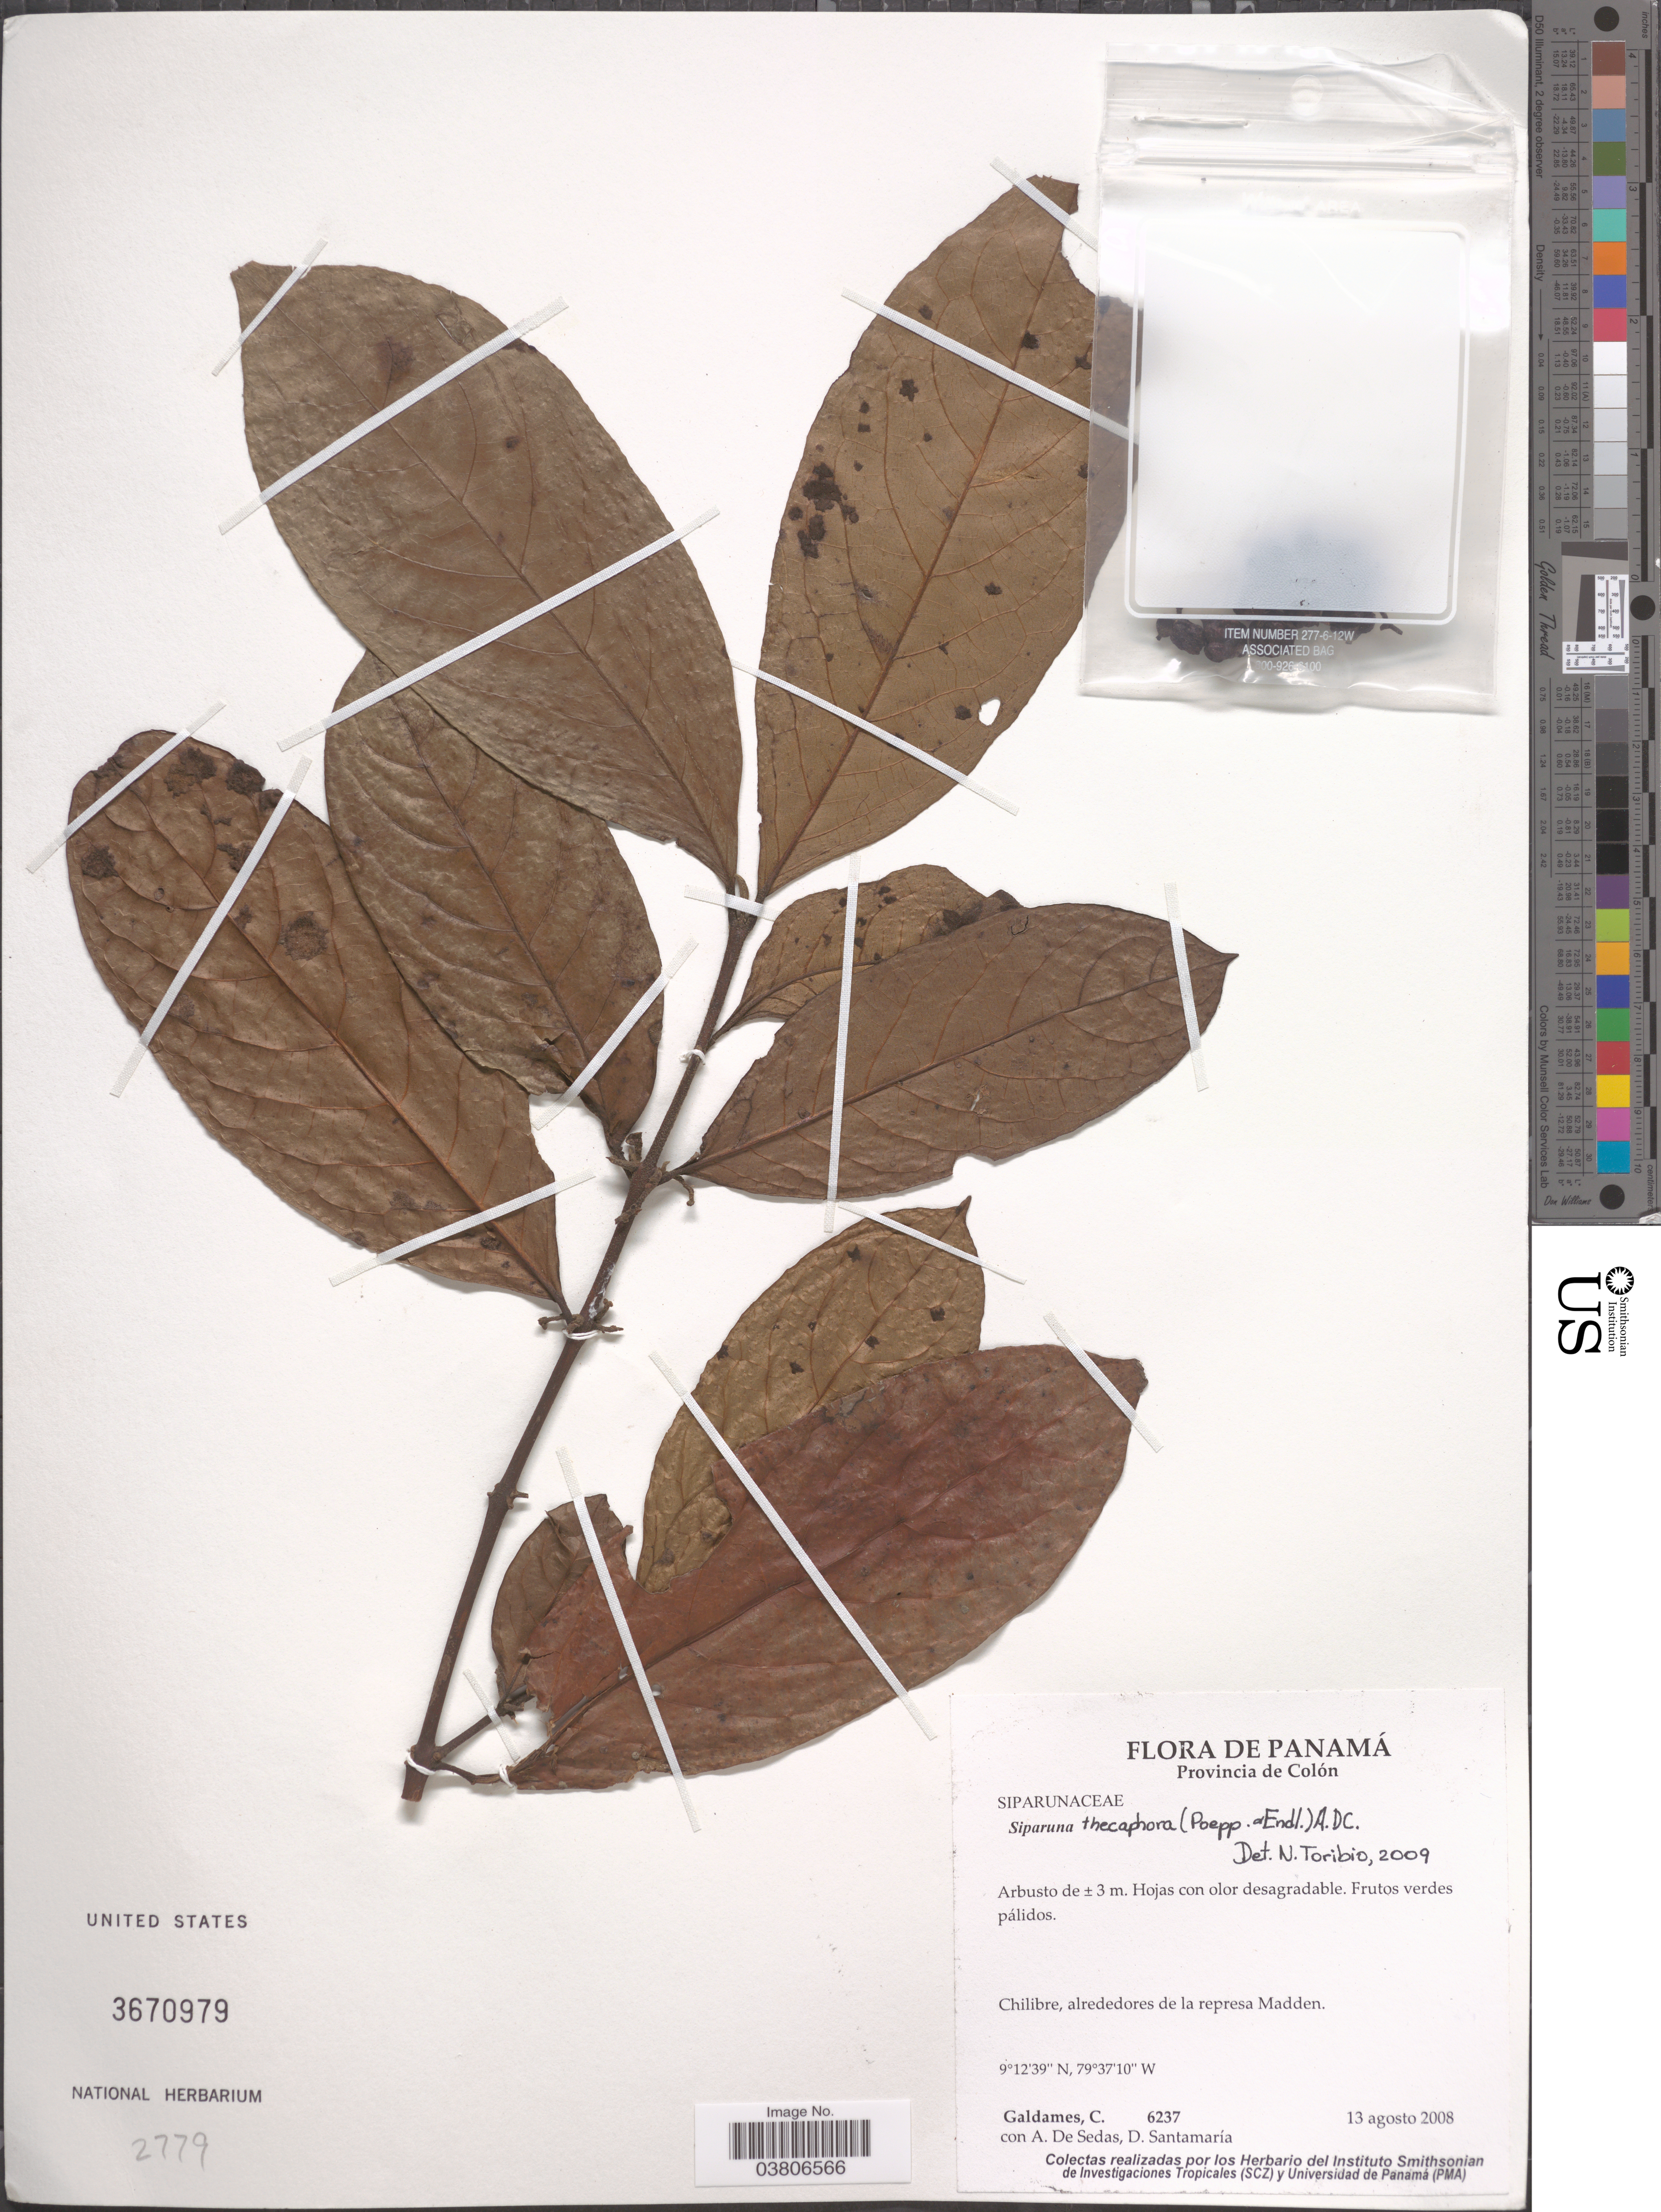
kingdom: Plantae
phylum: Tracheophyta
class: Magnoliopsida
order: Laurales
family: Siparunaceae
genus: Siparuna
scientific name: Siparuna thecaphora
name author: (Poepp. & Endl.) A. DC.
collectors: C. Galdames, A. De Sedas & D. Santamaria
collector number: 6237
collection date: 2008-08-13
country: Panama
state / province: Colón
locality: Chilibre, alrededores de la represa Madden.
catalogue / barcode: US 3670979